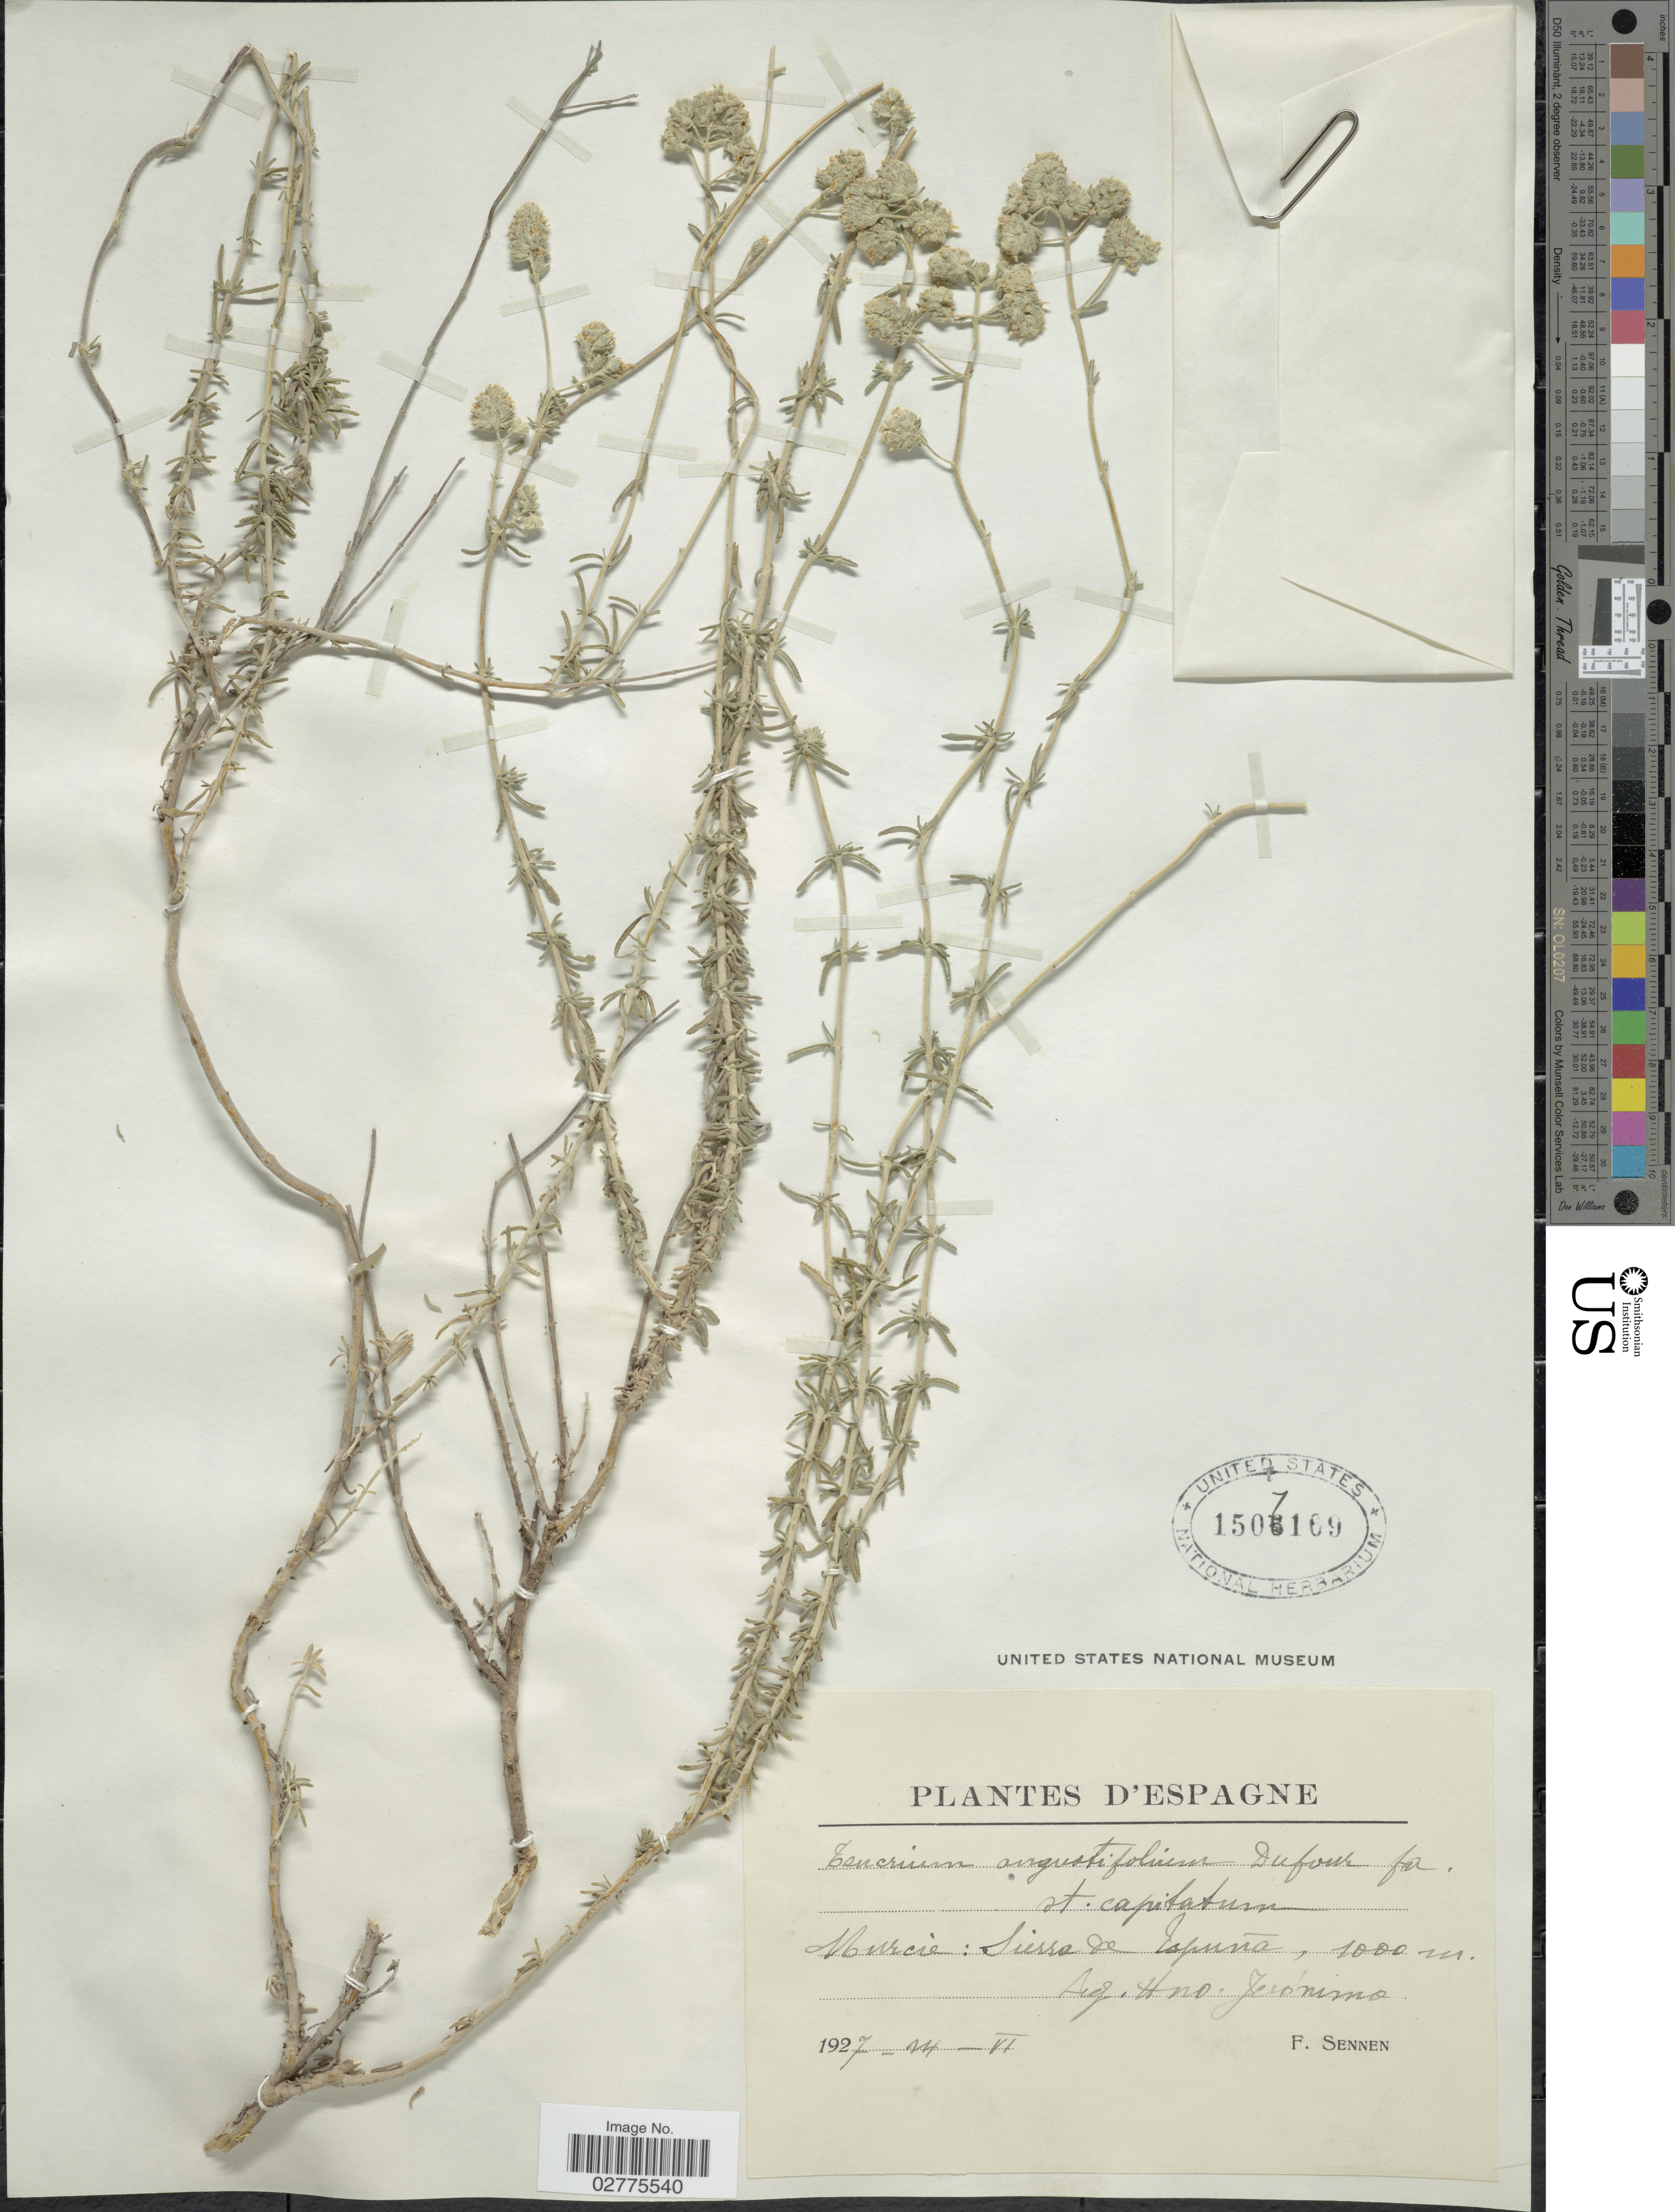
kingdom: Plantae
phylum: Tracheophyta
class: Magnoliopsida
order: Lamiales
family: Lamiaceae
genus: Teucrium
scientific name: Teucrium angustifolium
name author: Salisb.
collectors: E. Sennen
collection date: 1927-06-24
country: Spain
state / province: Murcia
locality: Sierra de Ispuña, Ag. Hno. Jerónimo.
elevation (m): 1000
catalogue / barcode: US 1507169